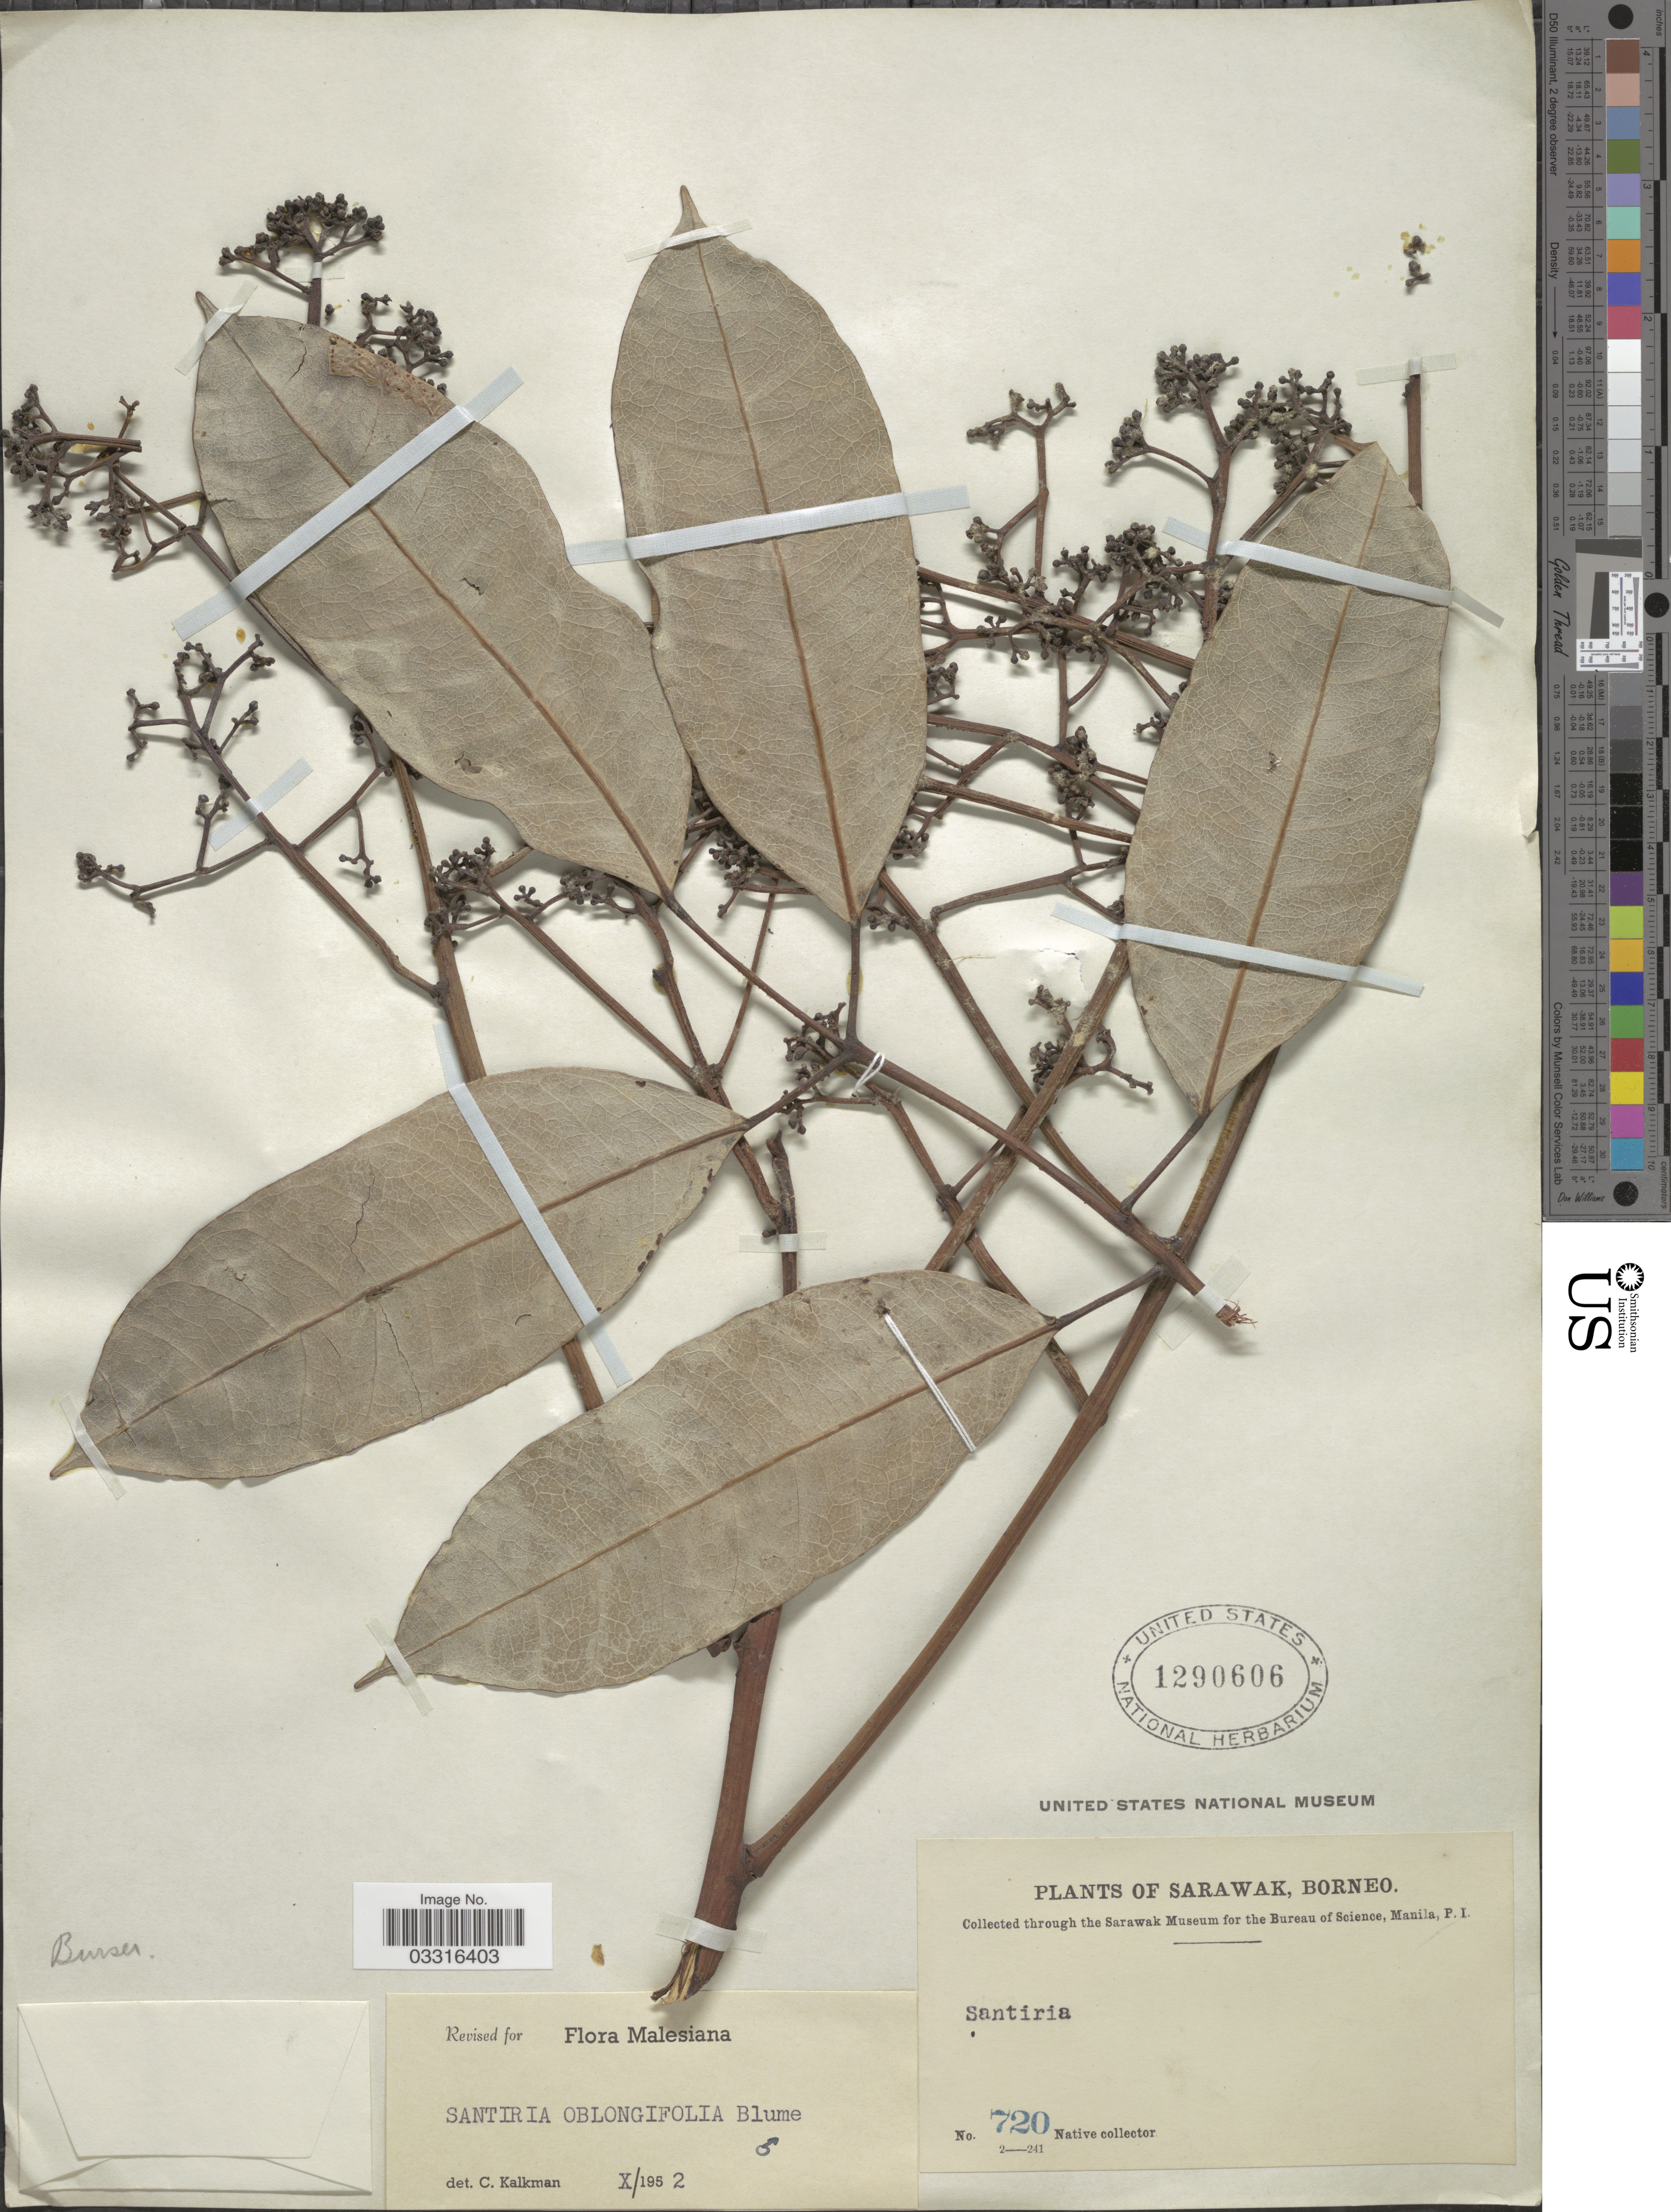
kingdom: Plantae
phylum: Tracheophyta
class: Magnoliopsida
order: Sapindales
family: Burseraceae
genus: Santiria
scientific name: Santiria oblongifolia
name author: Blume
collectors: Native collector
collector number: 720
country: Malaysia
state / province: Sarawak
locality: Borneo.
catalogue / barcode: US 1290606